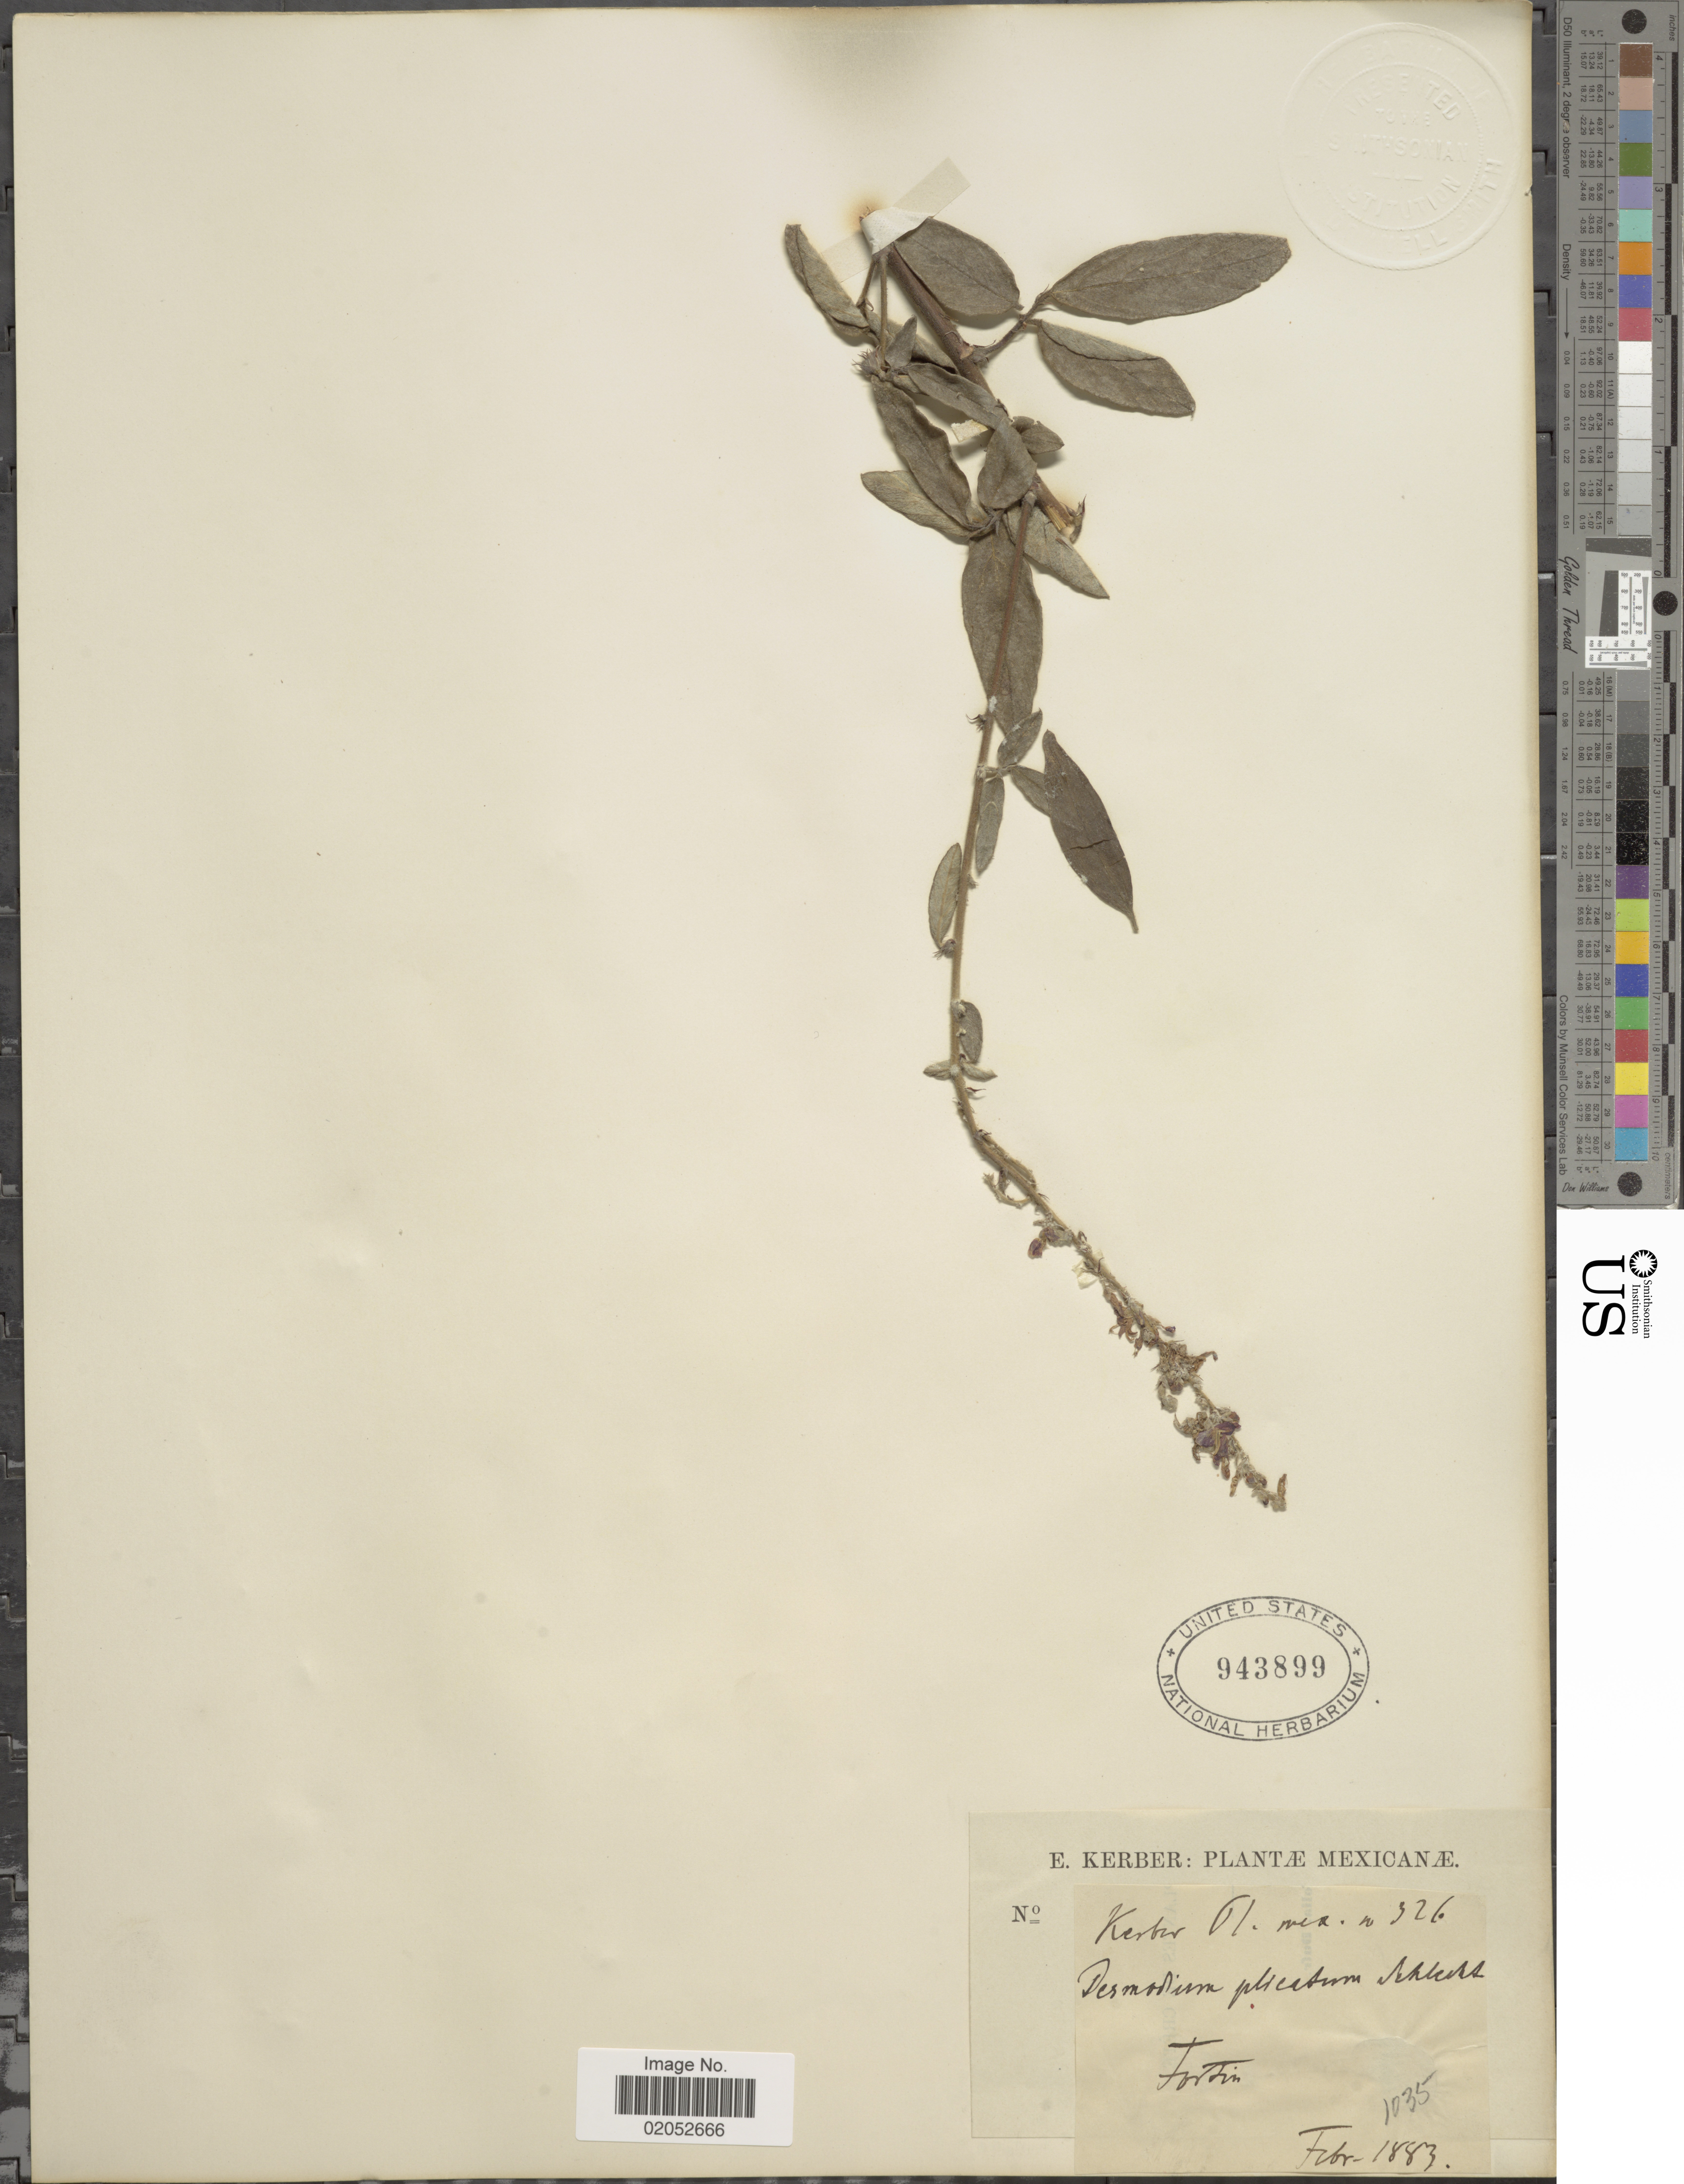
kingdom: Plantae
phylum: Tracheophyta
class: Magnoliopsida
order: Fabales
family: Fabaceae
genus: Desmodium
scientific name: Desmodium plicatum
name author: Schltdl. & Cham.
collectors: E. Kerber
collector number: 1035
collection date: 1883-02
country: Mexico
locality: Fortin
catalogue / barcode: US 943899